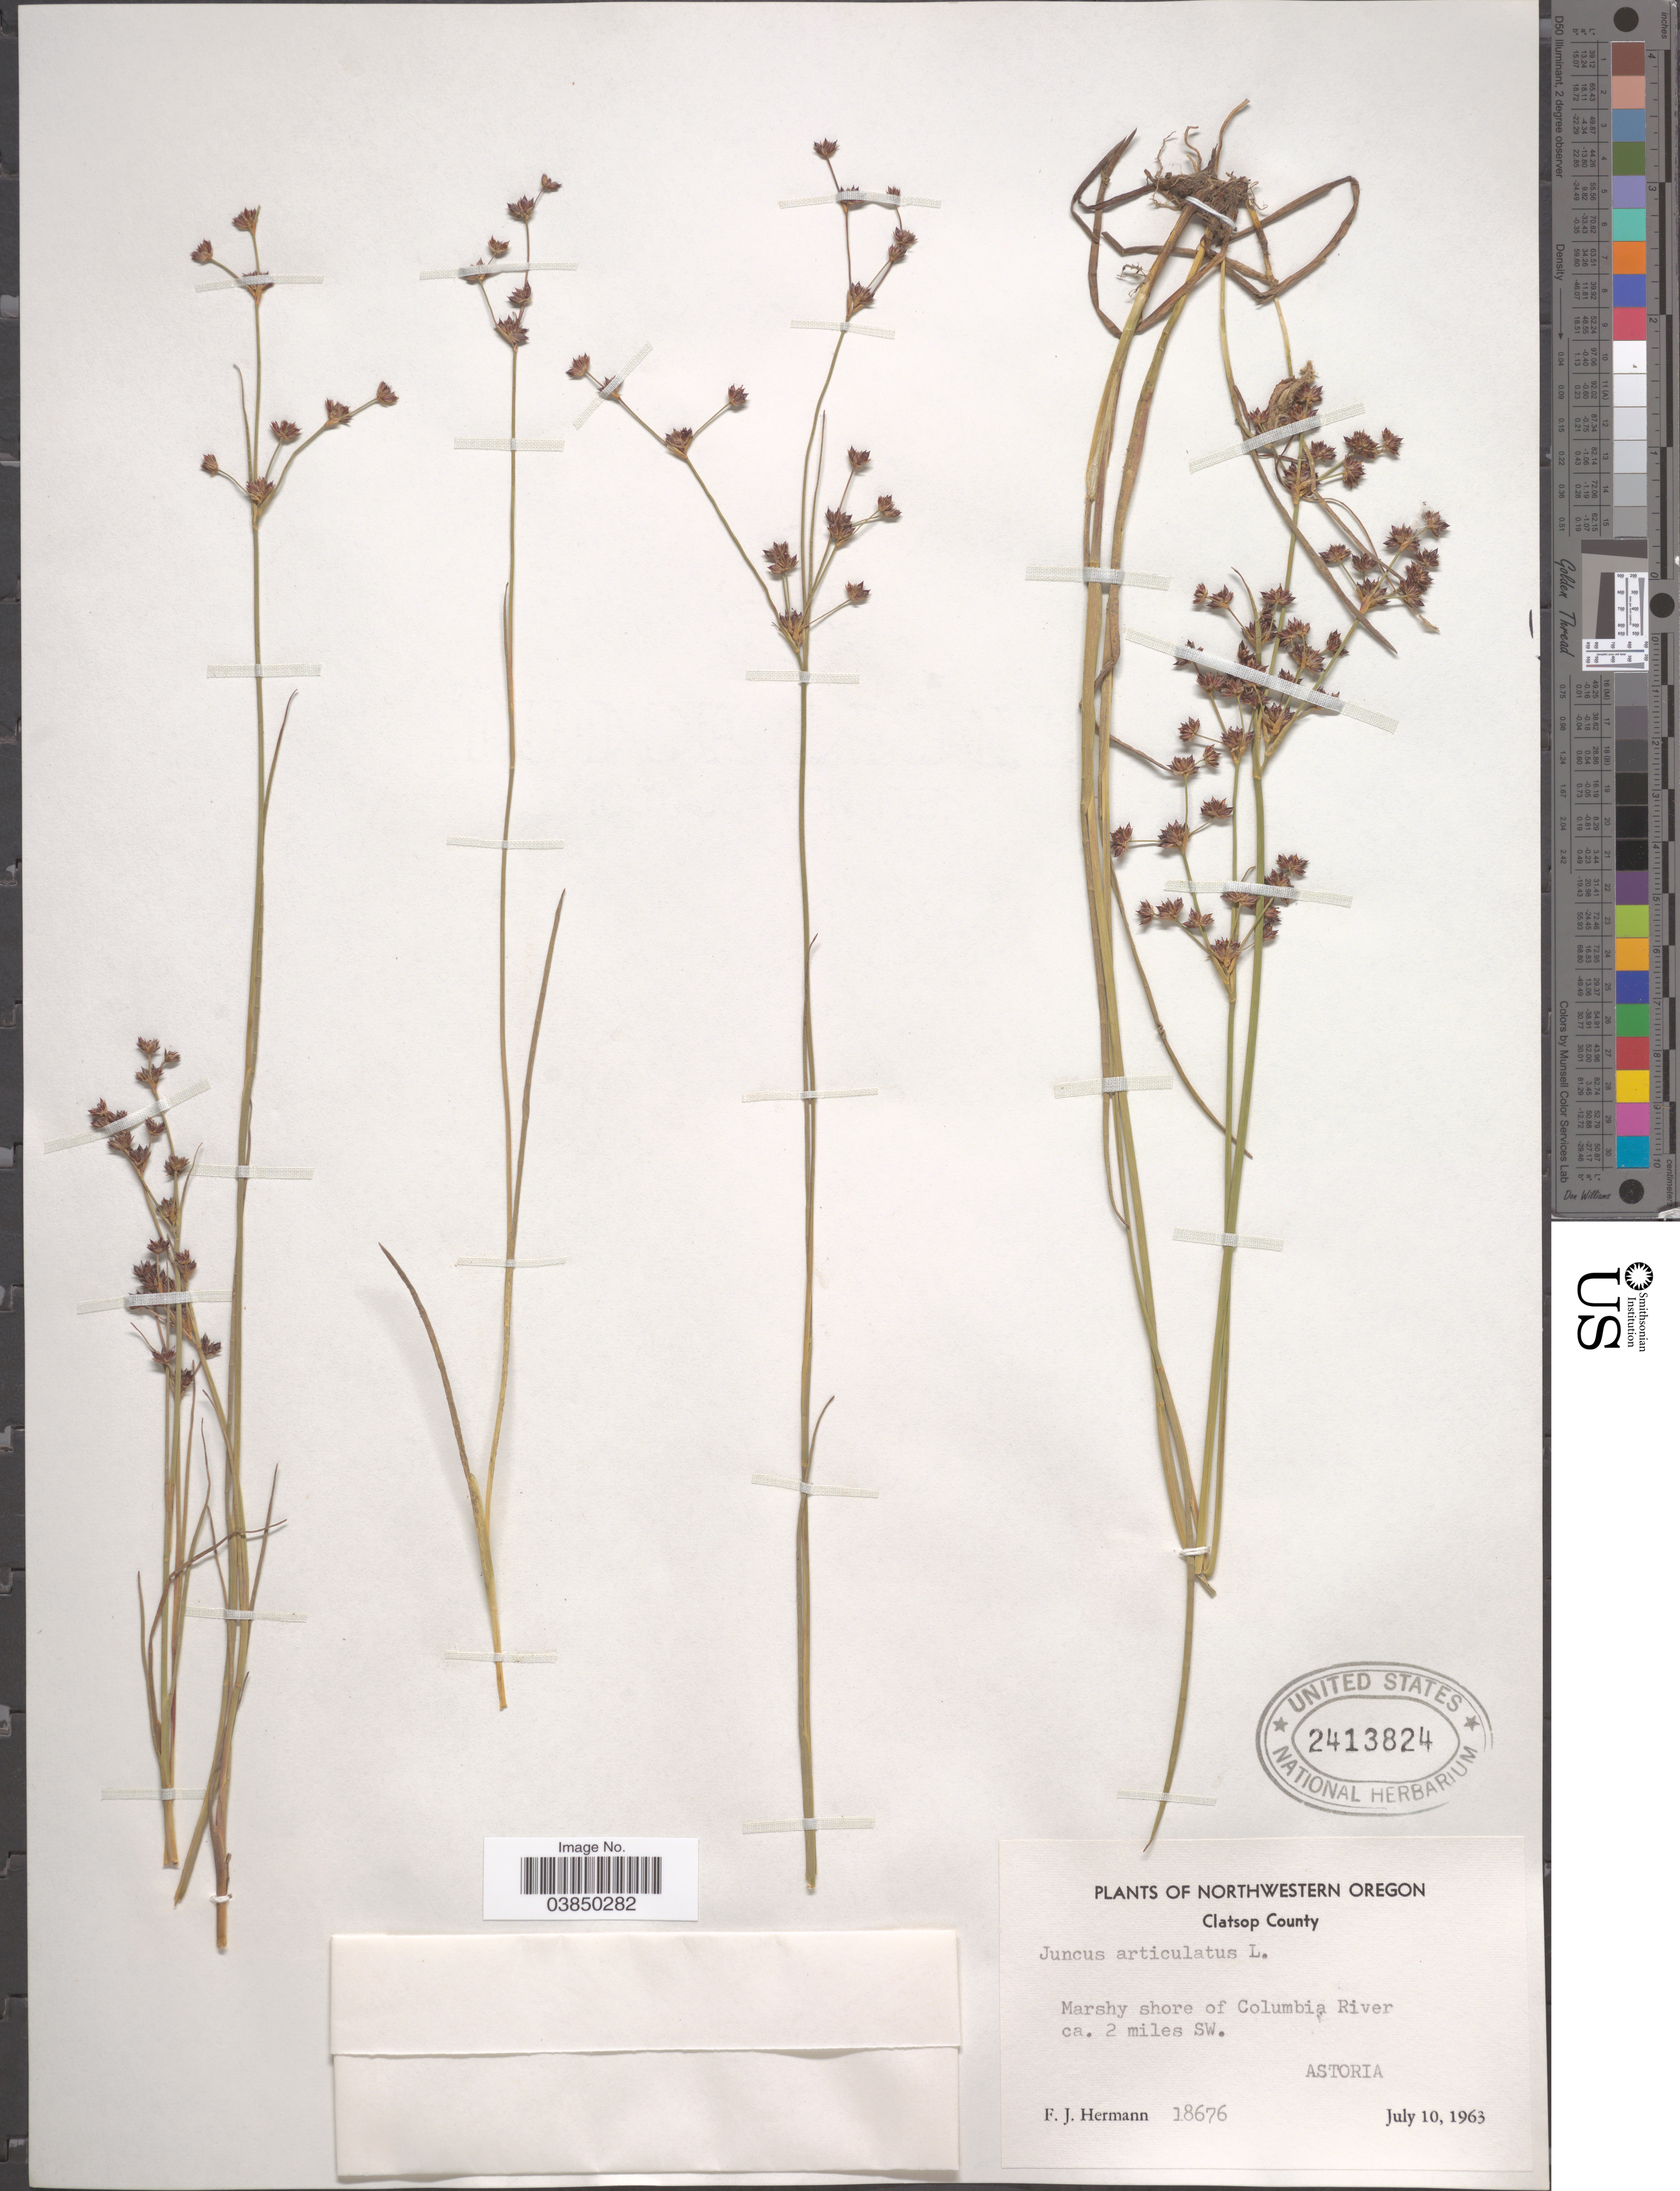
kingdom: Plantae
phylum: Tracheophyta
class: Liliopsida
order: Poales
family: Juncaceae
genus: Juncus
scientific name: Juncus articulatus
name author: L.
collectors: F. J. Hermann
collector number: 18676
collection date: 1963-07-10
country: United States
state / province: Oregon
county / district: Clatsop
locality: Northwestern Oregon. Clatsop County. Marshy shore of Columbia River ca. 2 miles SW. Astoria.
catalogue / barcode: US 2413824